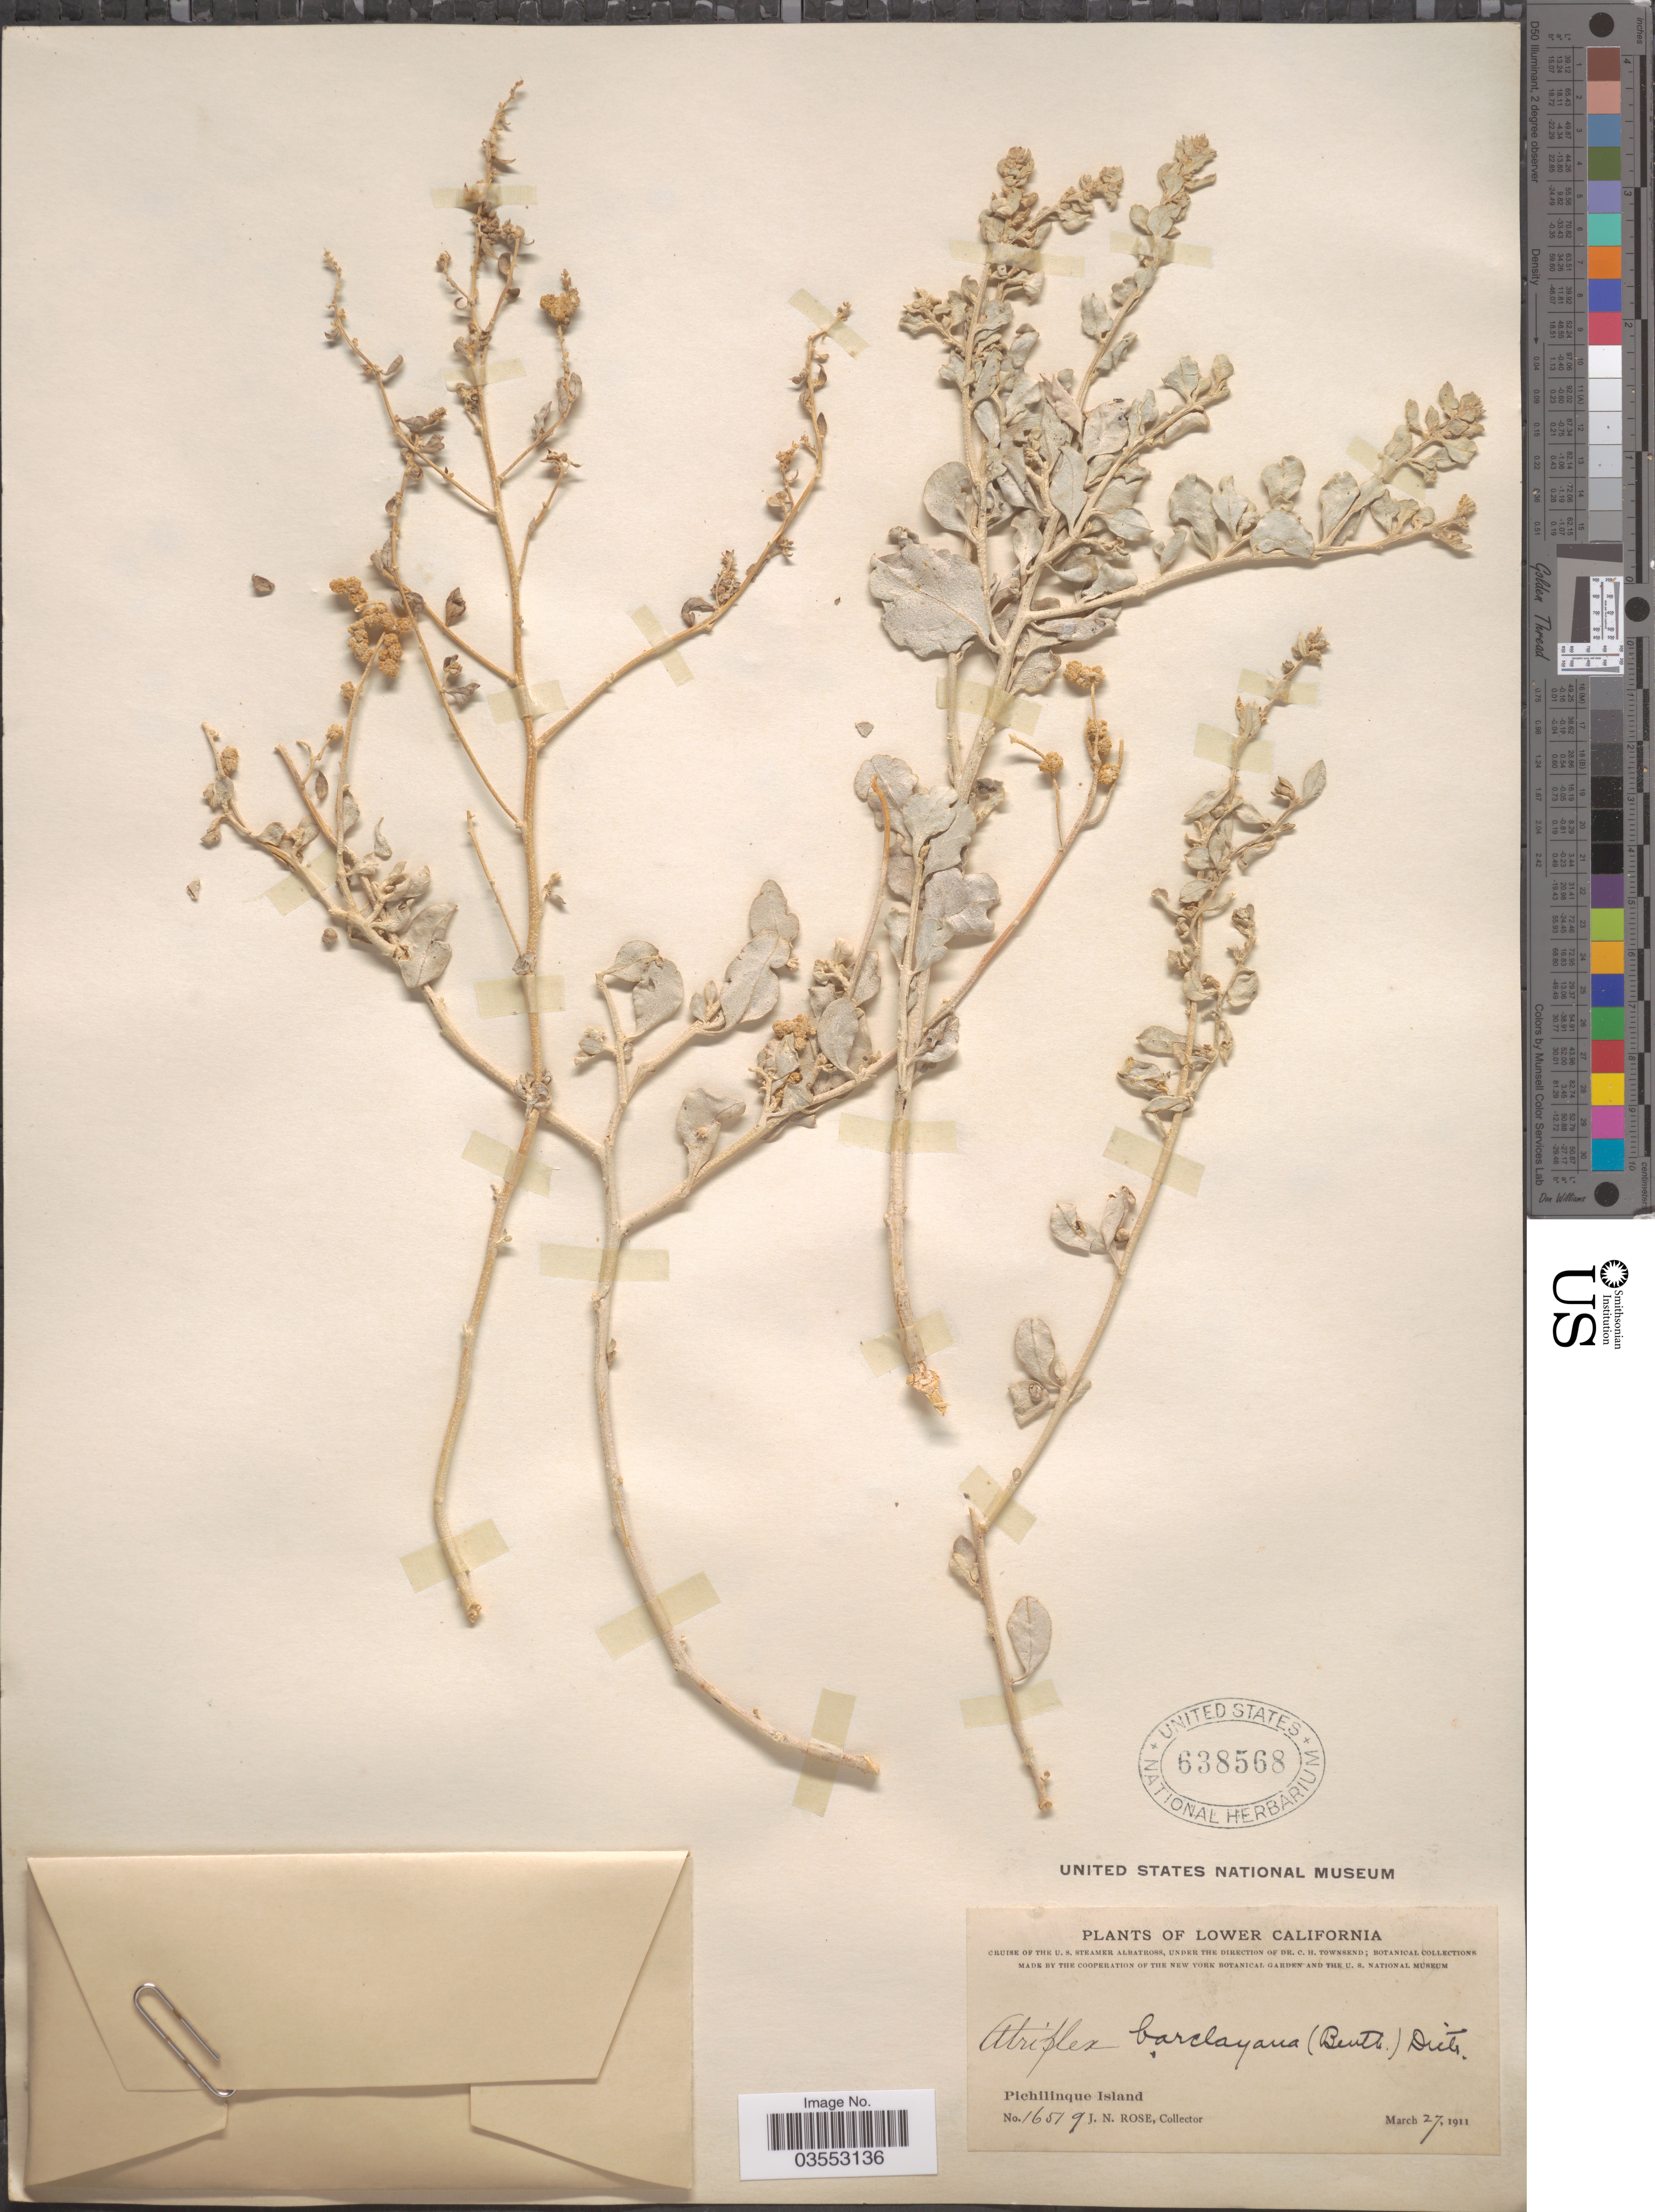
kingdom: Plantae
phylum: Tracheophyta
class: Magnoliopsida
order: Caryophyllales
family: Amaranthaceae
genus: Atriplex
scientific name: Atriplex barclayana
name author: (Benth.) D. Dietr.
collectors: J. N. Rose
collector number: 1651q*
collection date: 1911-03-27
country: Mexico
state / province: Baja California Sur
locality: Lower California. Pichilinque Island.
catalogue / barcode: US 638568